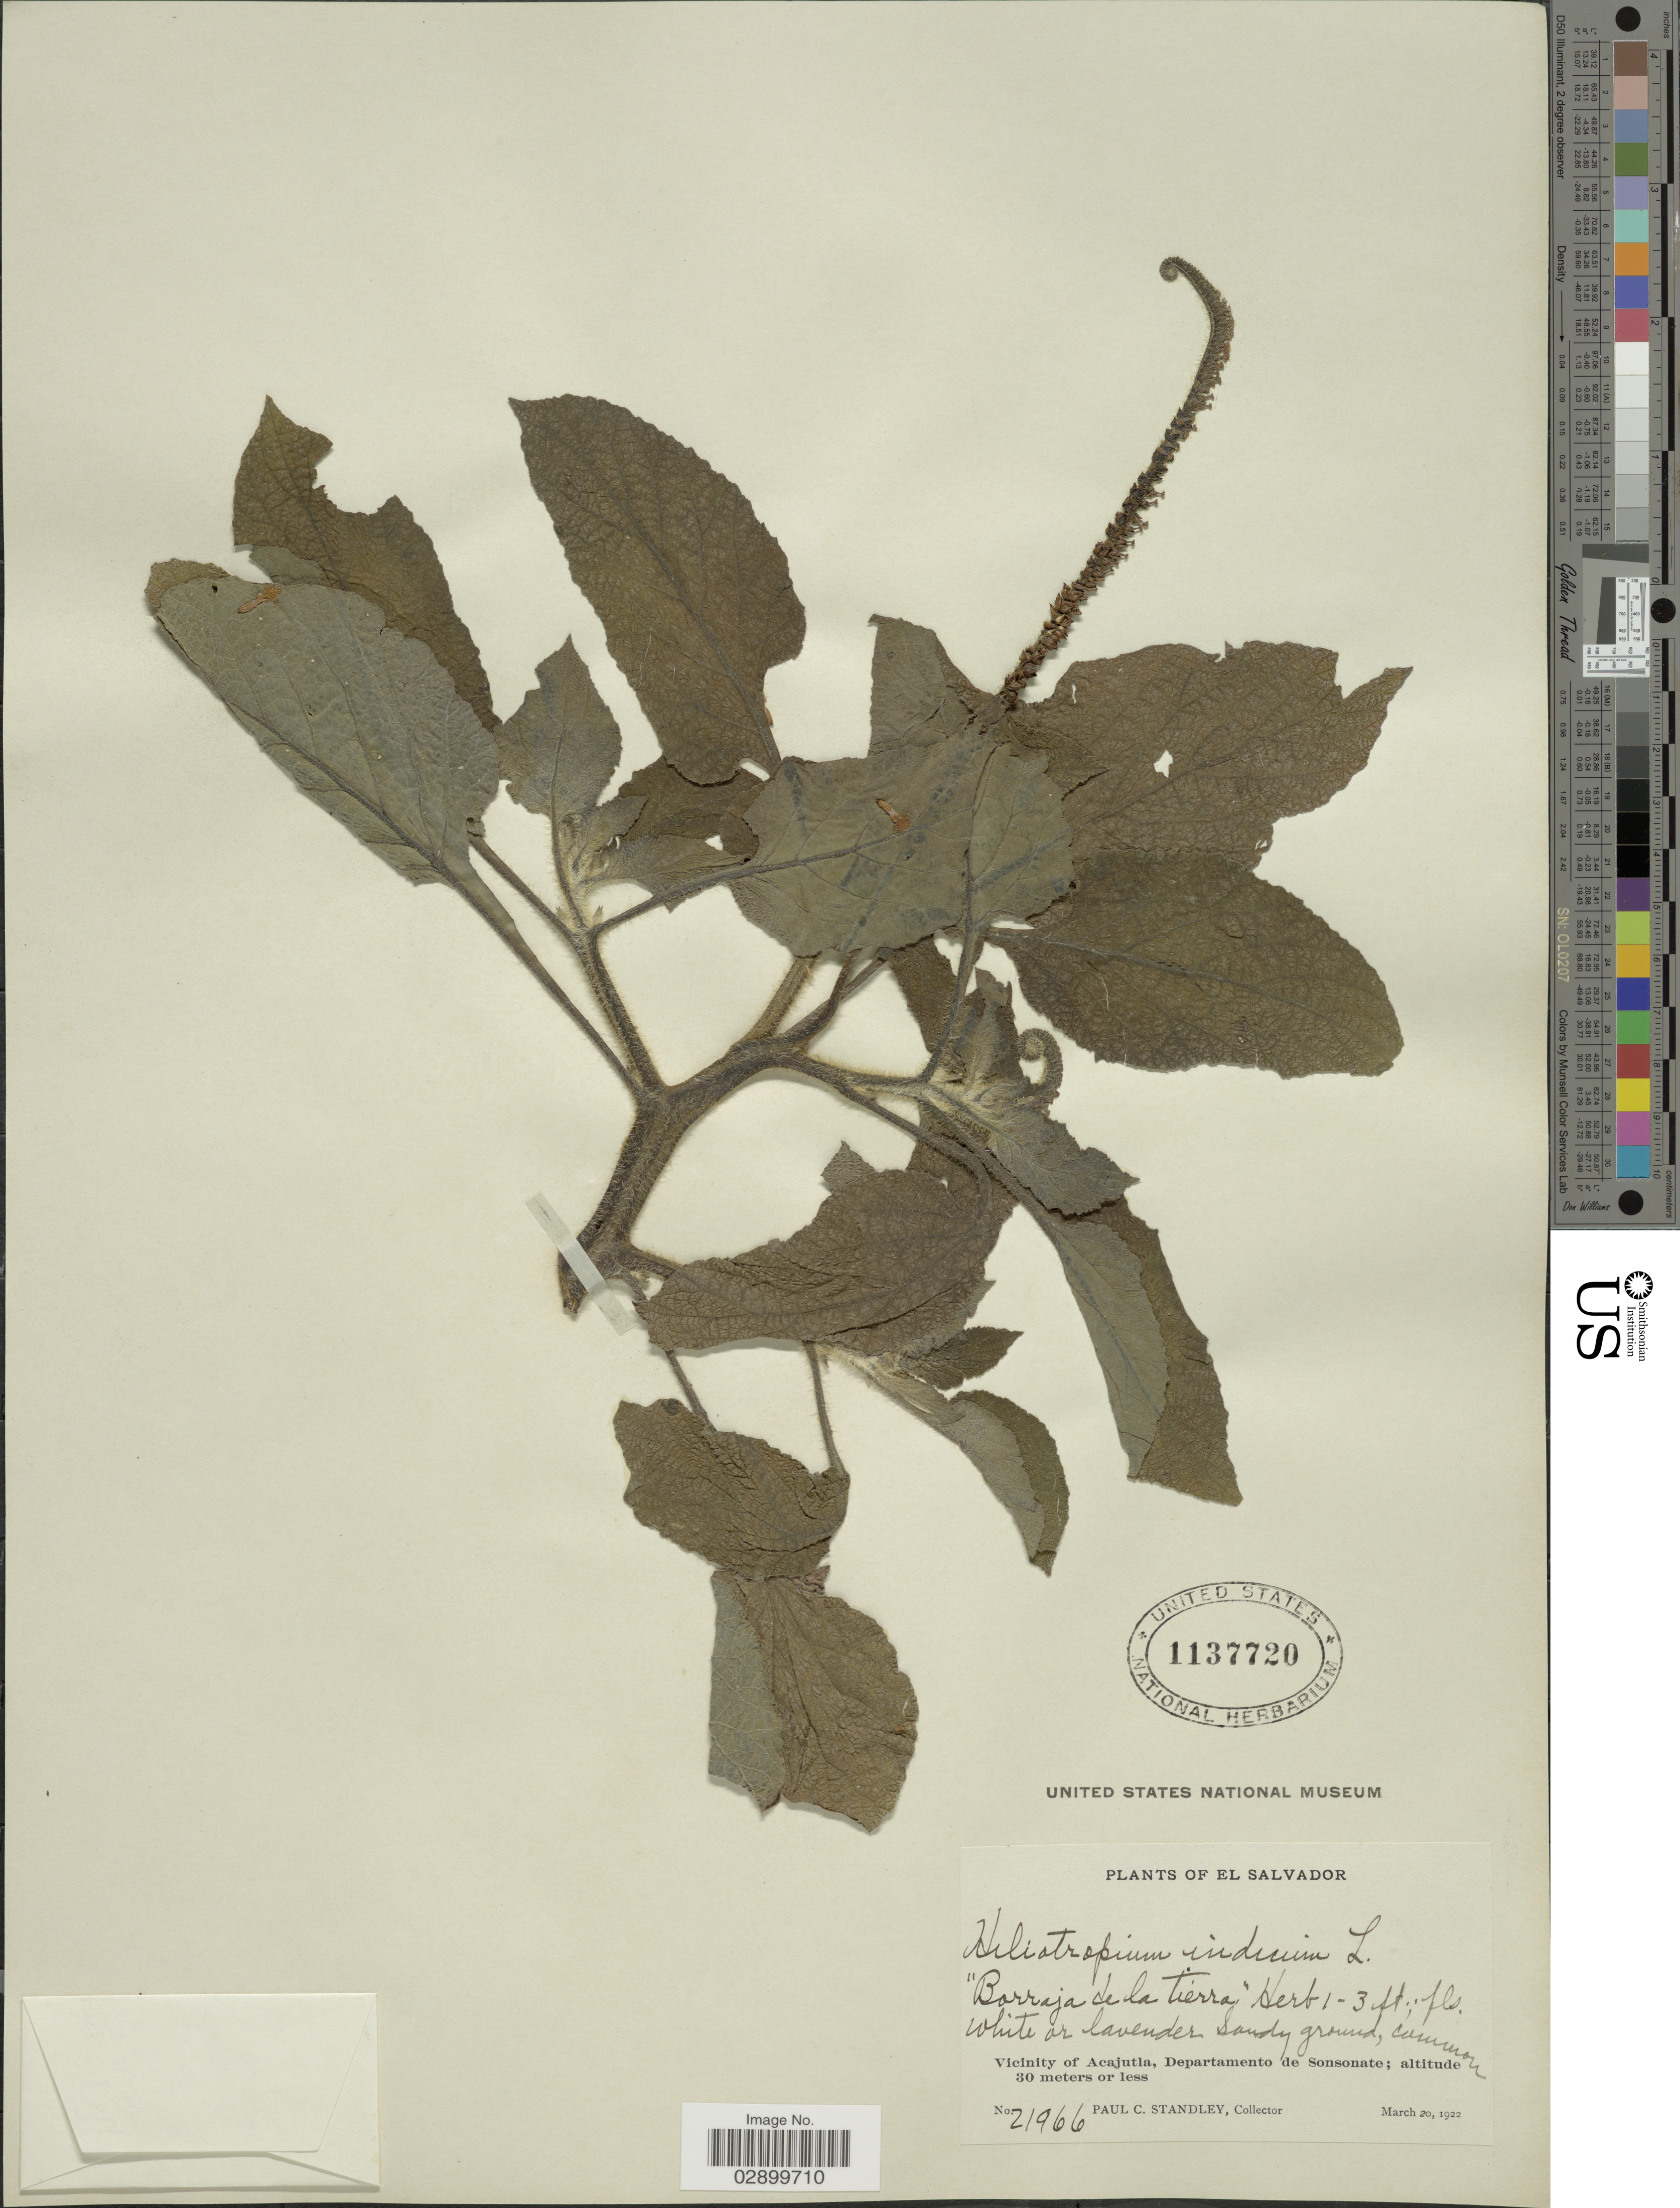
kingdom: Plantae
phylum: Tracheophyta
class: Magnoliopsida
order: Boraginales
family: Heliotropiaceae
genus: Heliotropium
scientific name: Heliotropium indicum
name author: L.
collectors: P. C. Standley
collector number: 21966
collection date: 1922-03-20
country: El Salvador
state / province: Sonsonate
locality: Vicinity of Acajutla, Departamento de Sonsonate.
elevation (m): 30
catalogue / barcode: US 1137720